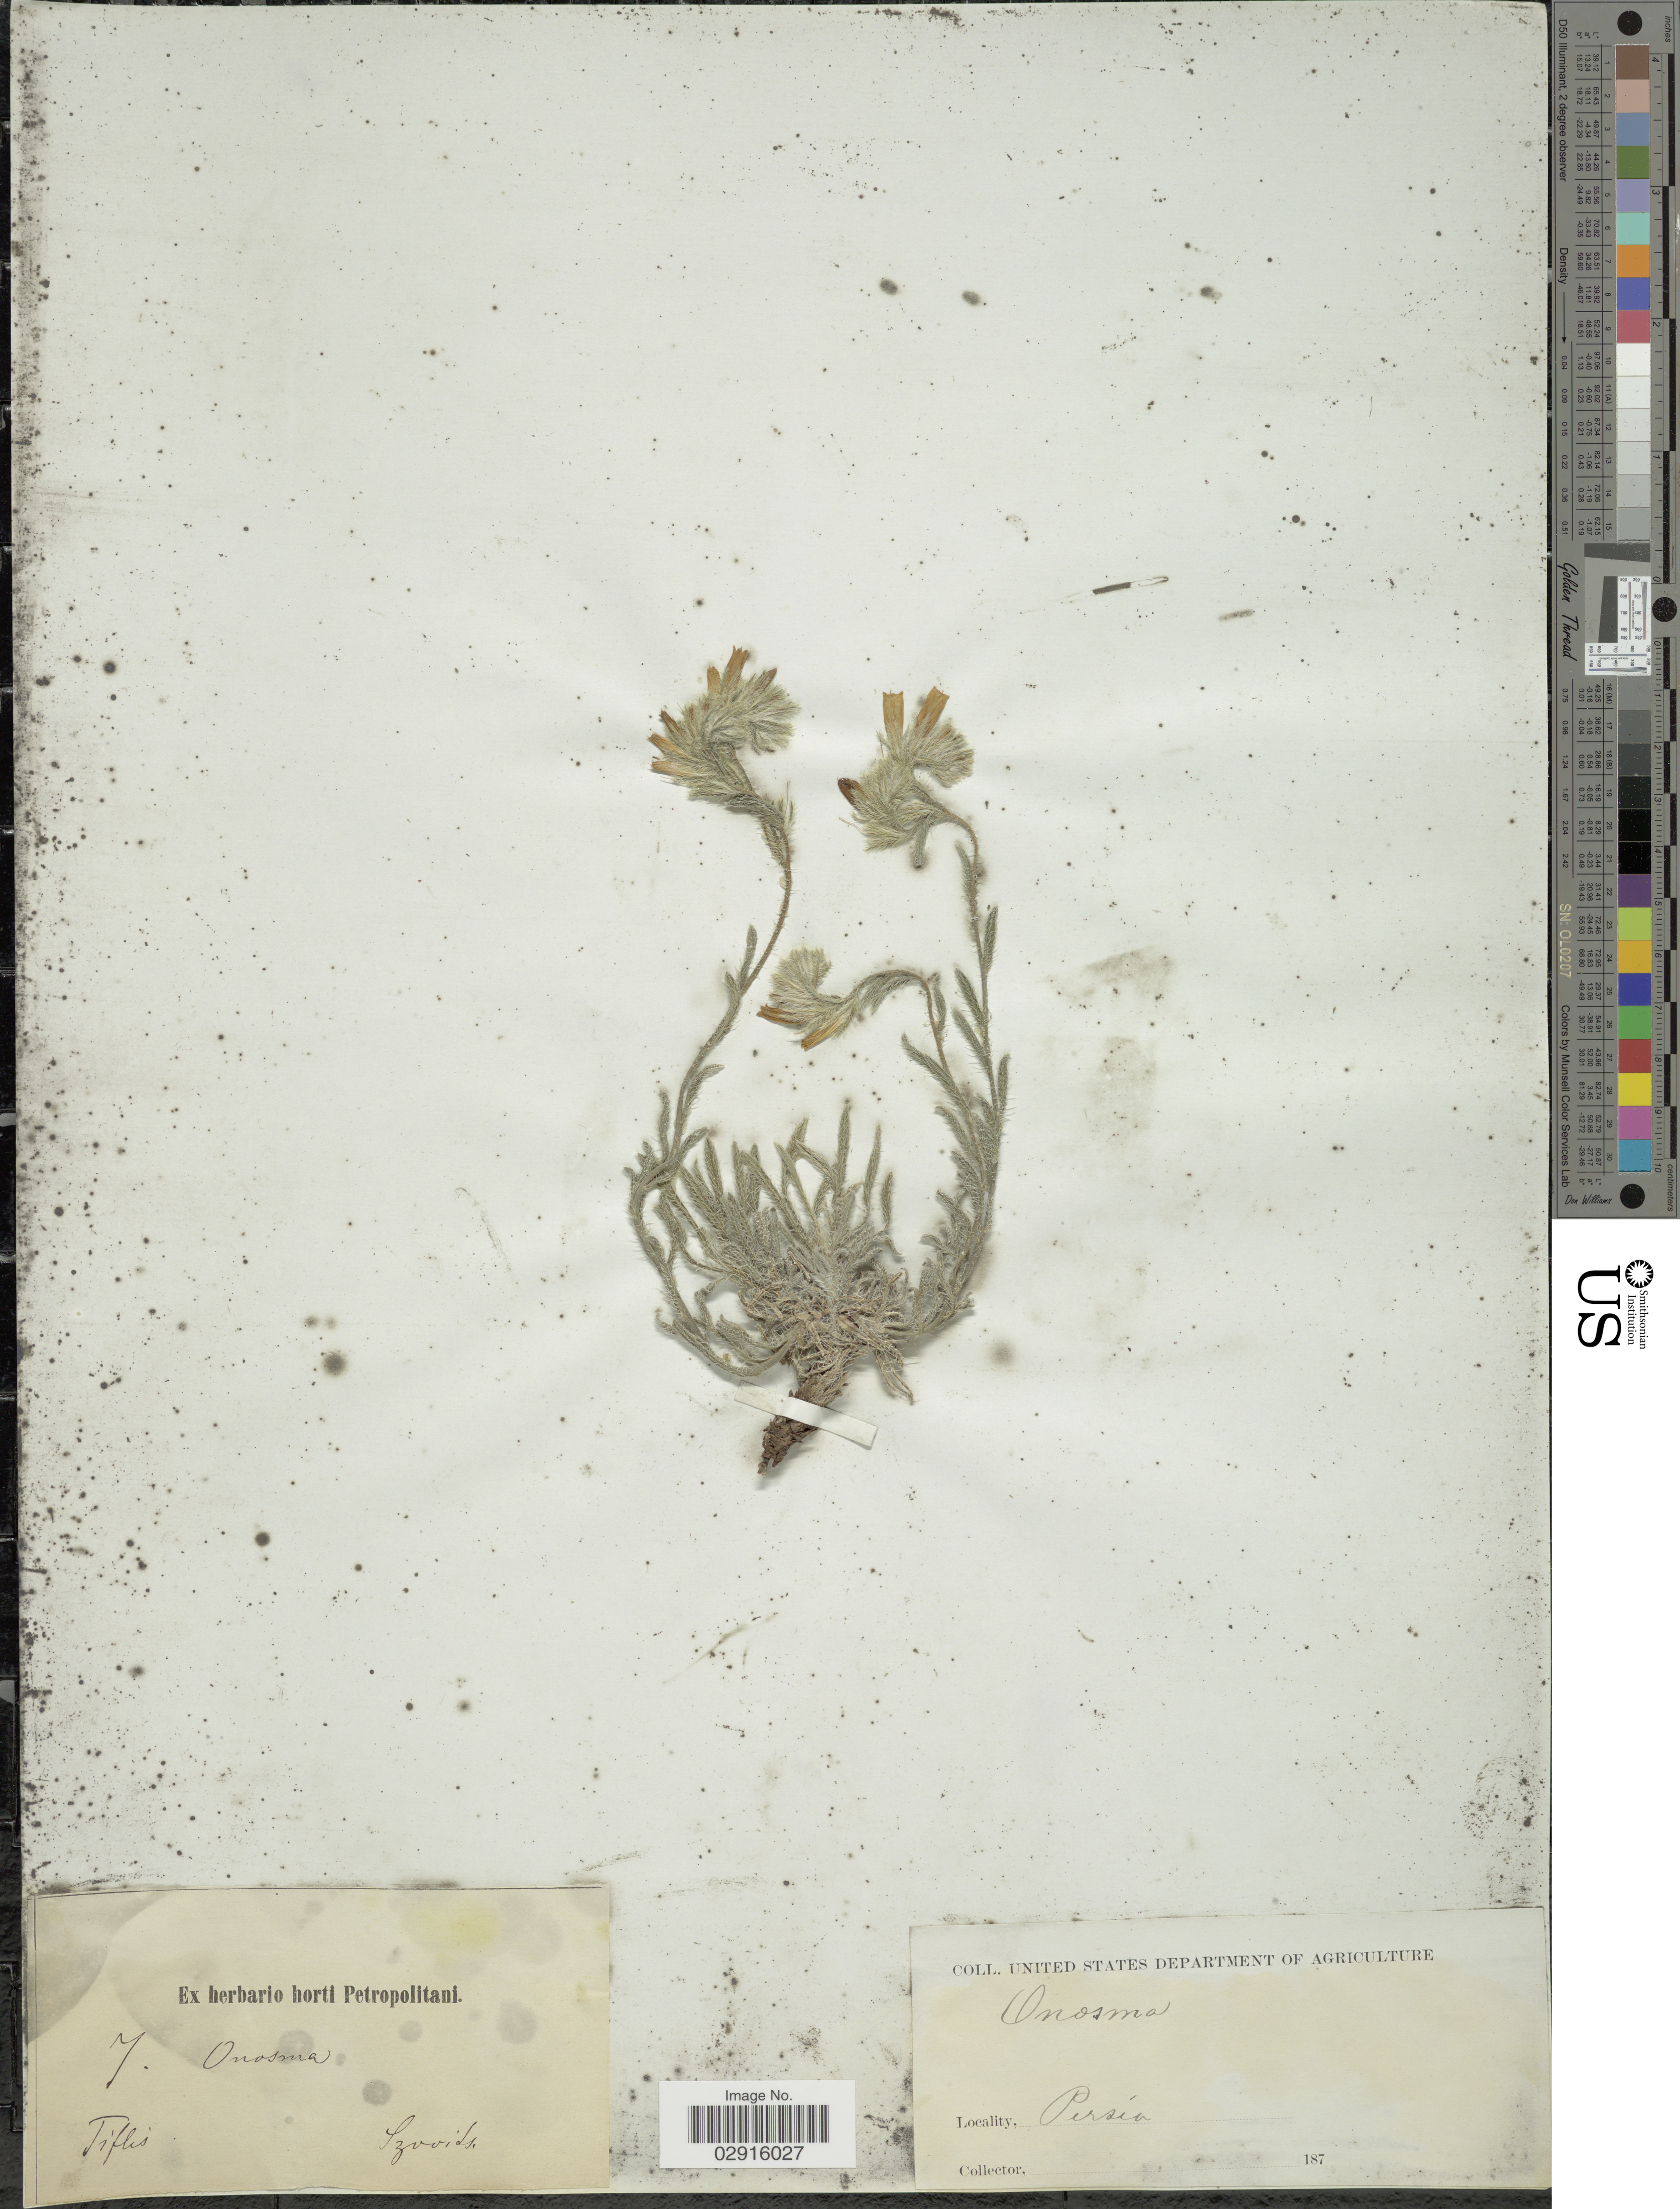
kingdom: Plantae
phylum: Tracheophyta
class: Magnoliopsida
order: Boraginales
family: Boraginaceae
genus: Onosma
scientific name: Onosma sp.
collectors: Szovits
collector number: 7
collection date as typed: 187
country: Georgia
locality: Tiflis, Persia.